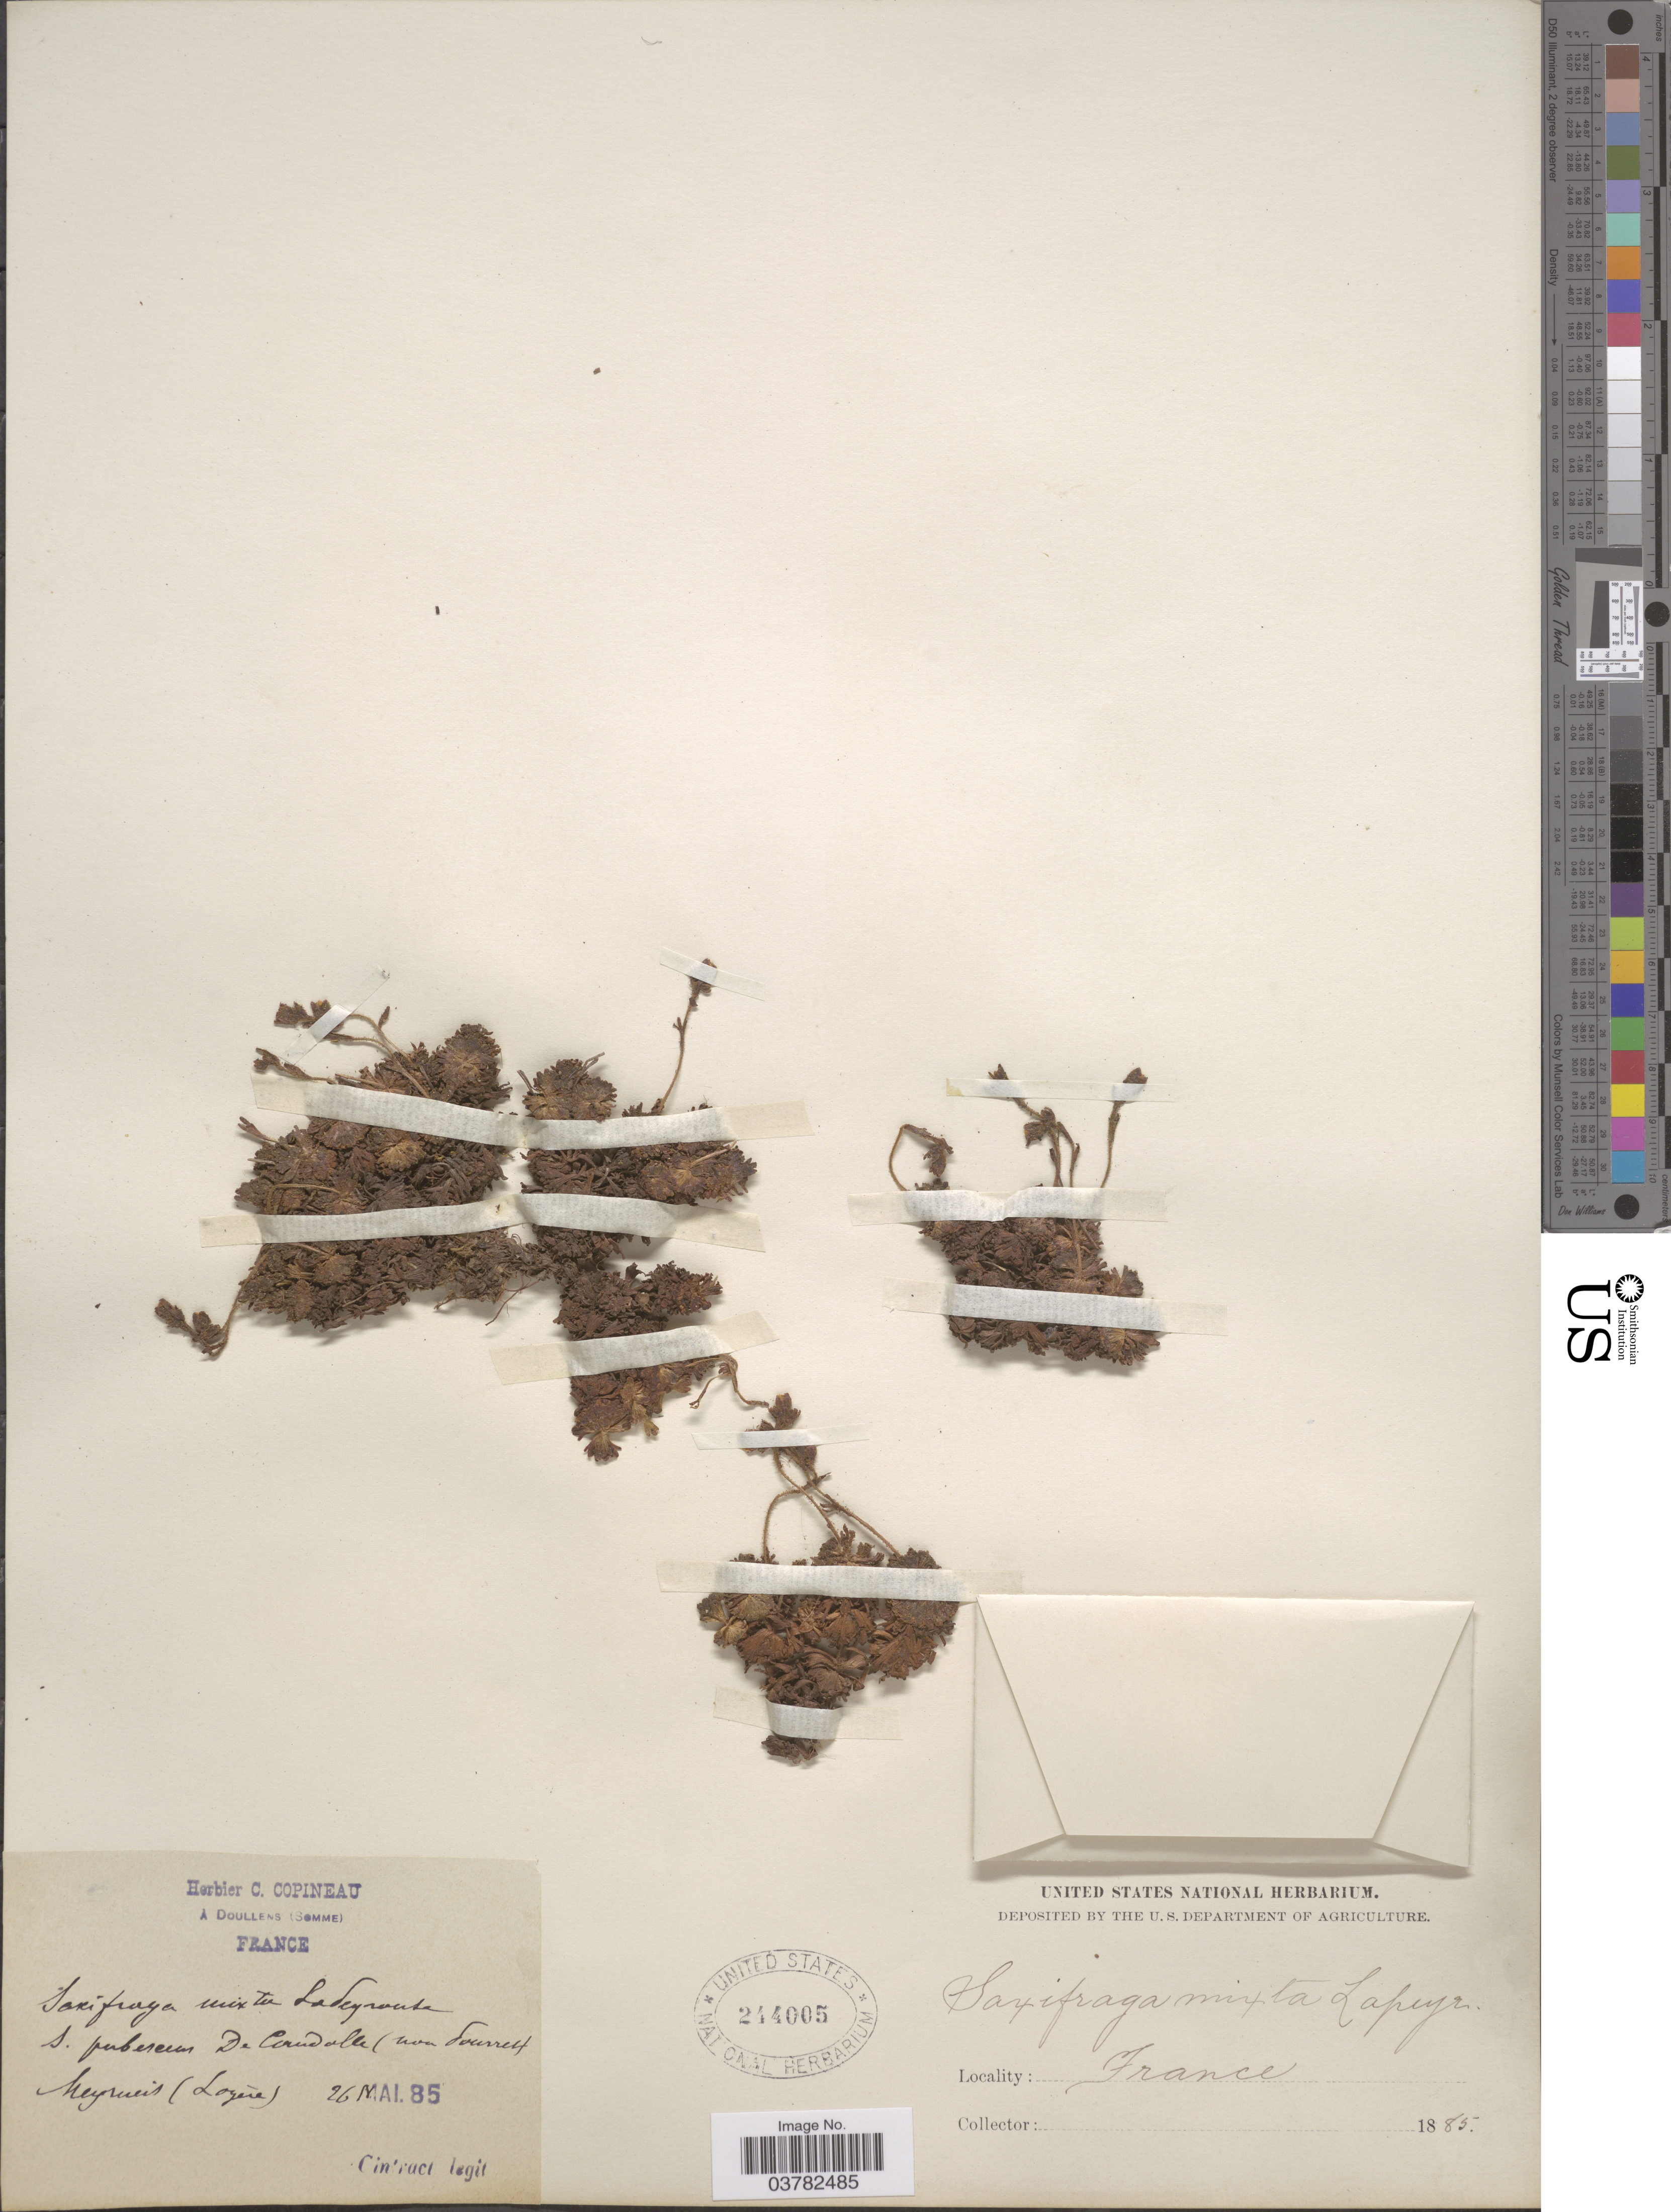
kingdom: Plantae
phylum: Tracheophyta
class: Magnoliopsida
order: Saxifragales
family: Saxifragaceae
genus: Saxifraga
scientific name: Saxifraga mixta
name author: Lapeyr.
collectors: Cintract, --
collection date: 1885-05-26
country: France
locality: Meyrueis (Lozére).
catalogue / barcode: US 244005